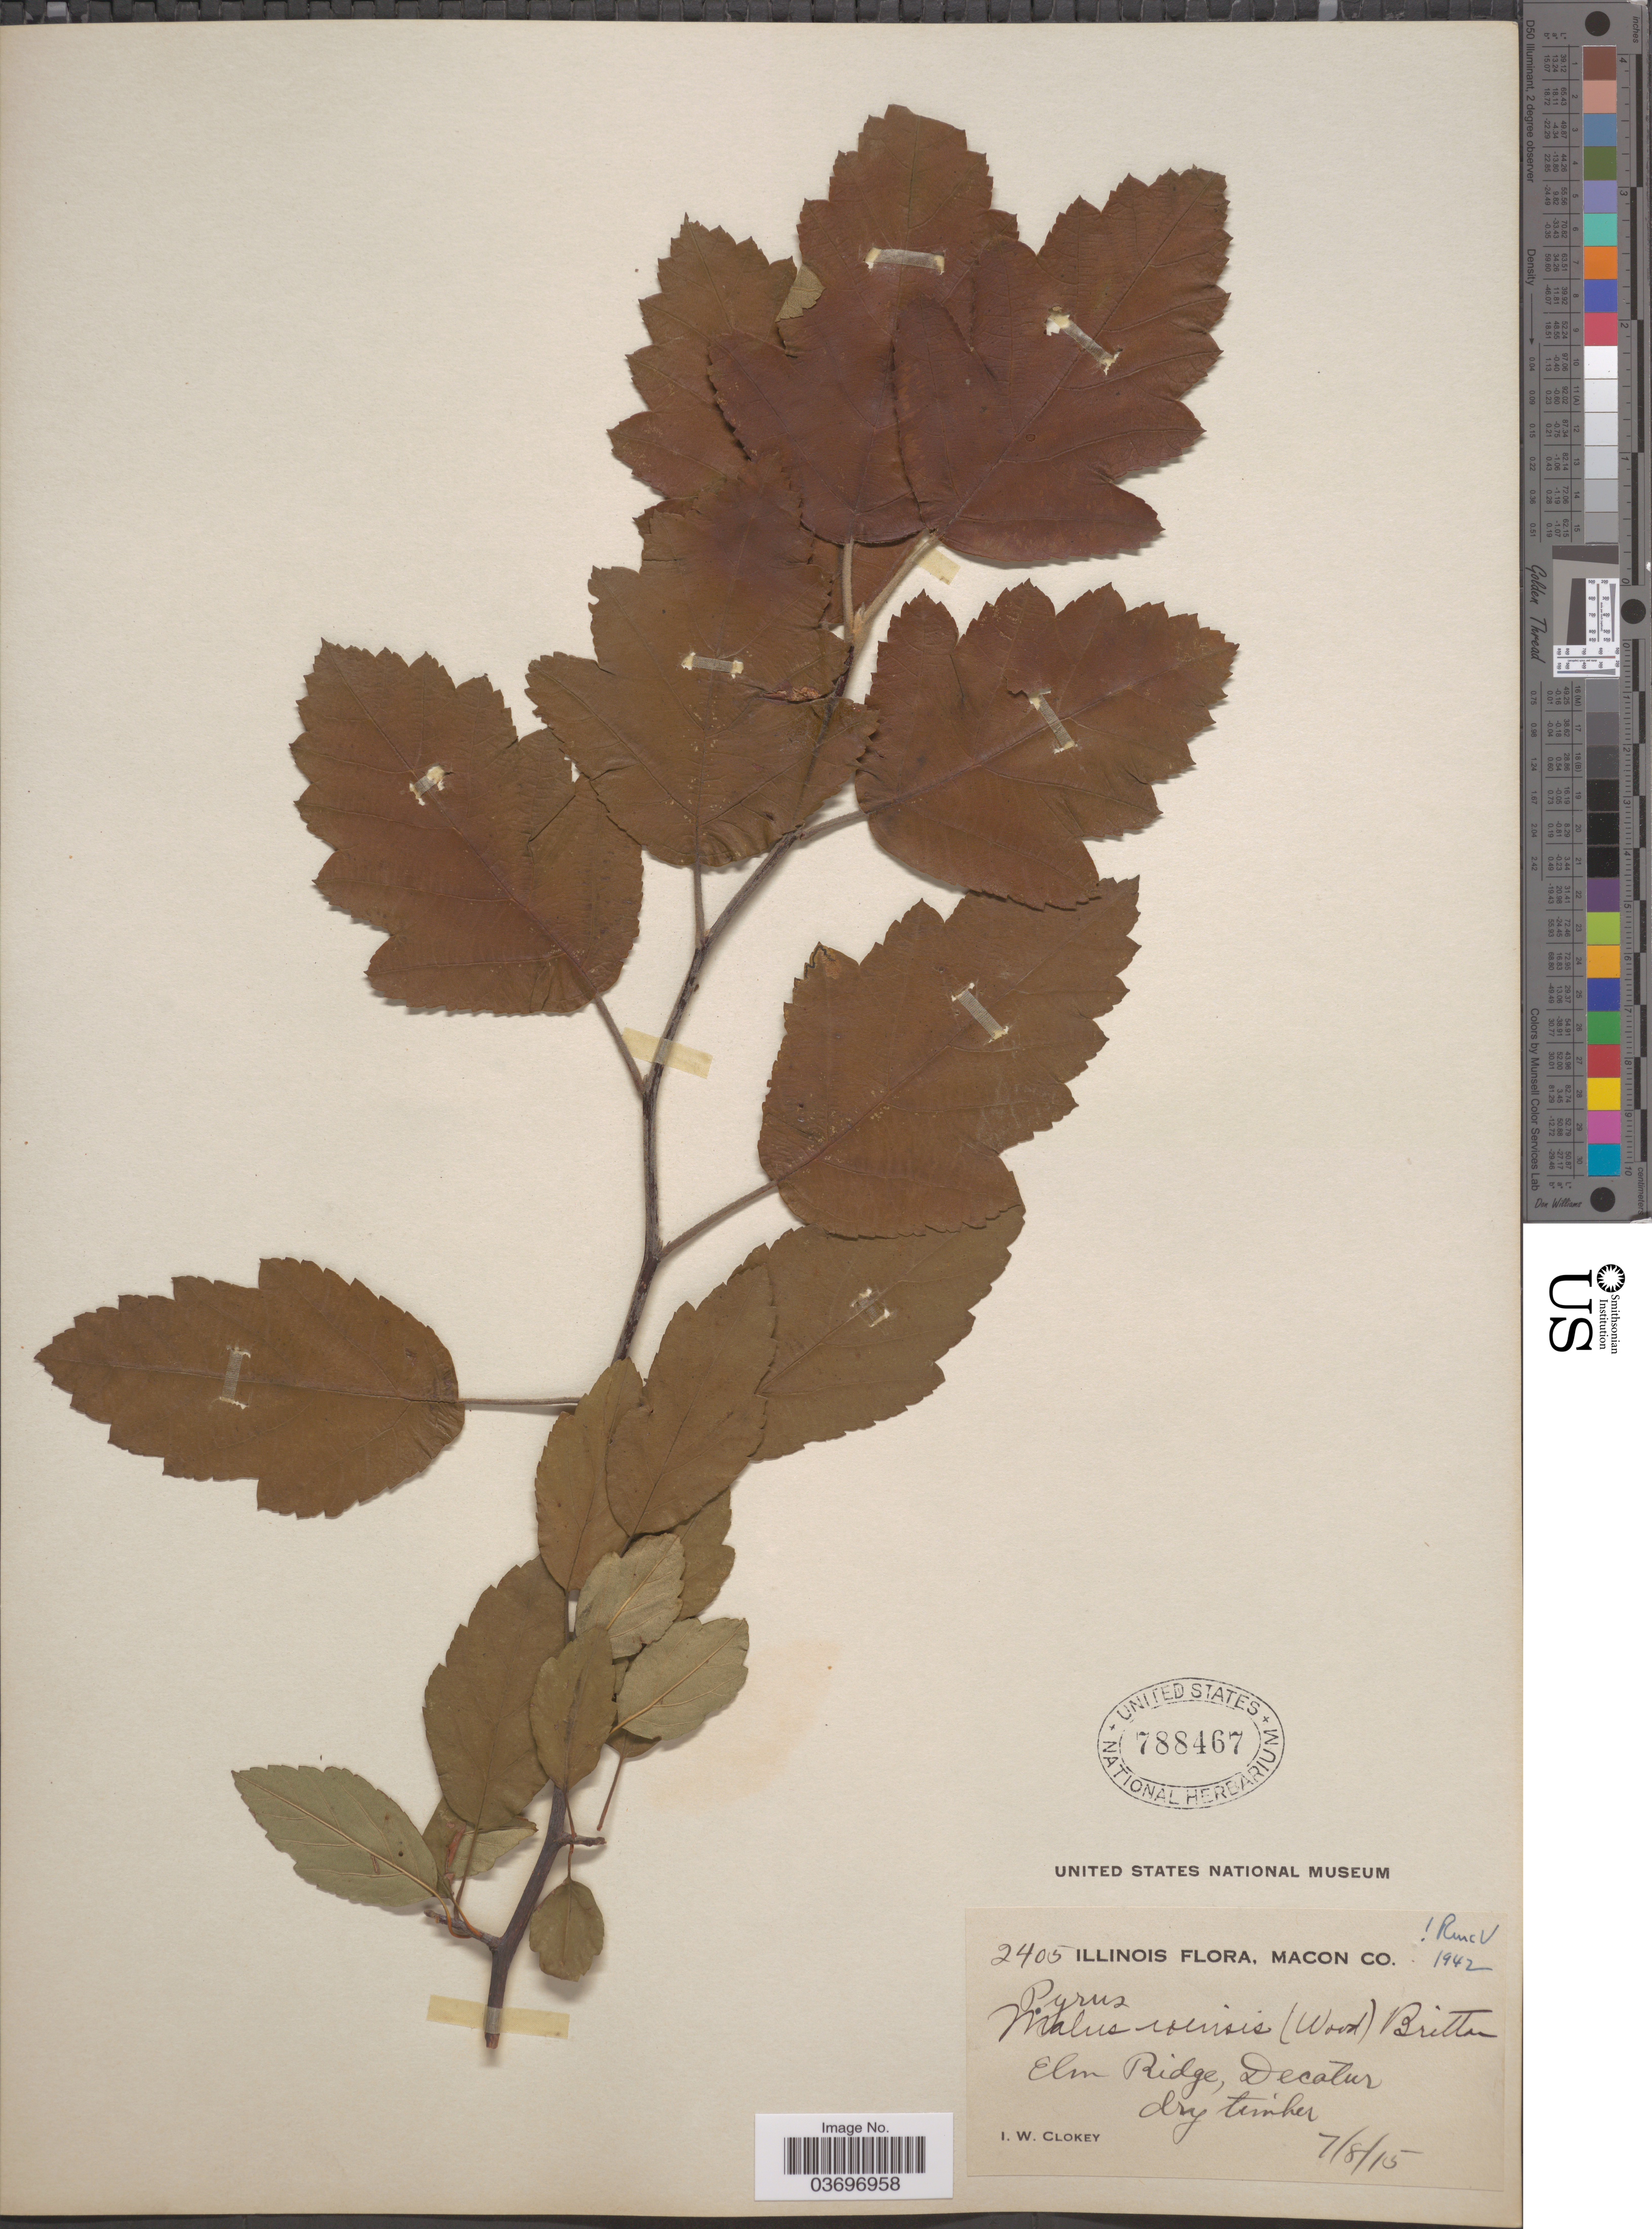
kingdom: Plantae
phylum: Tracheophyta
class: Magnoliopsida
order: Rosales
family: Rosaceae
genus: Malus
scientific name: Malus ioensis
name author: (Alph. Wood) Britton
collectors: I. W. Clokey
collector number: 2407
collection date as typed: Transcribed d/m/y: 8/7/15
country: United States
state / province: Illinois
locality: Macon Co. Elm Ridge, Decatur.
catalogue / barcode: US 788467